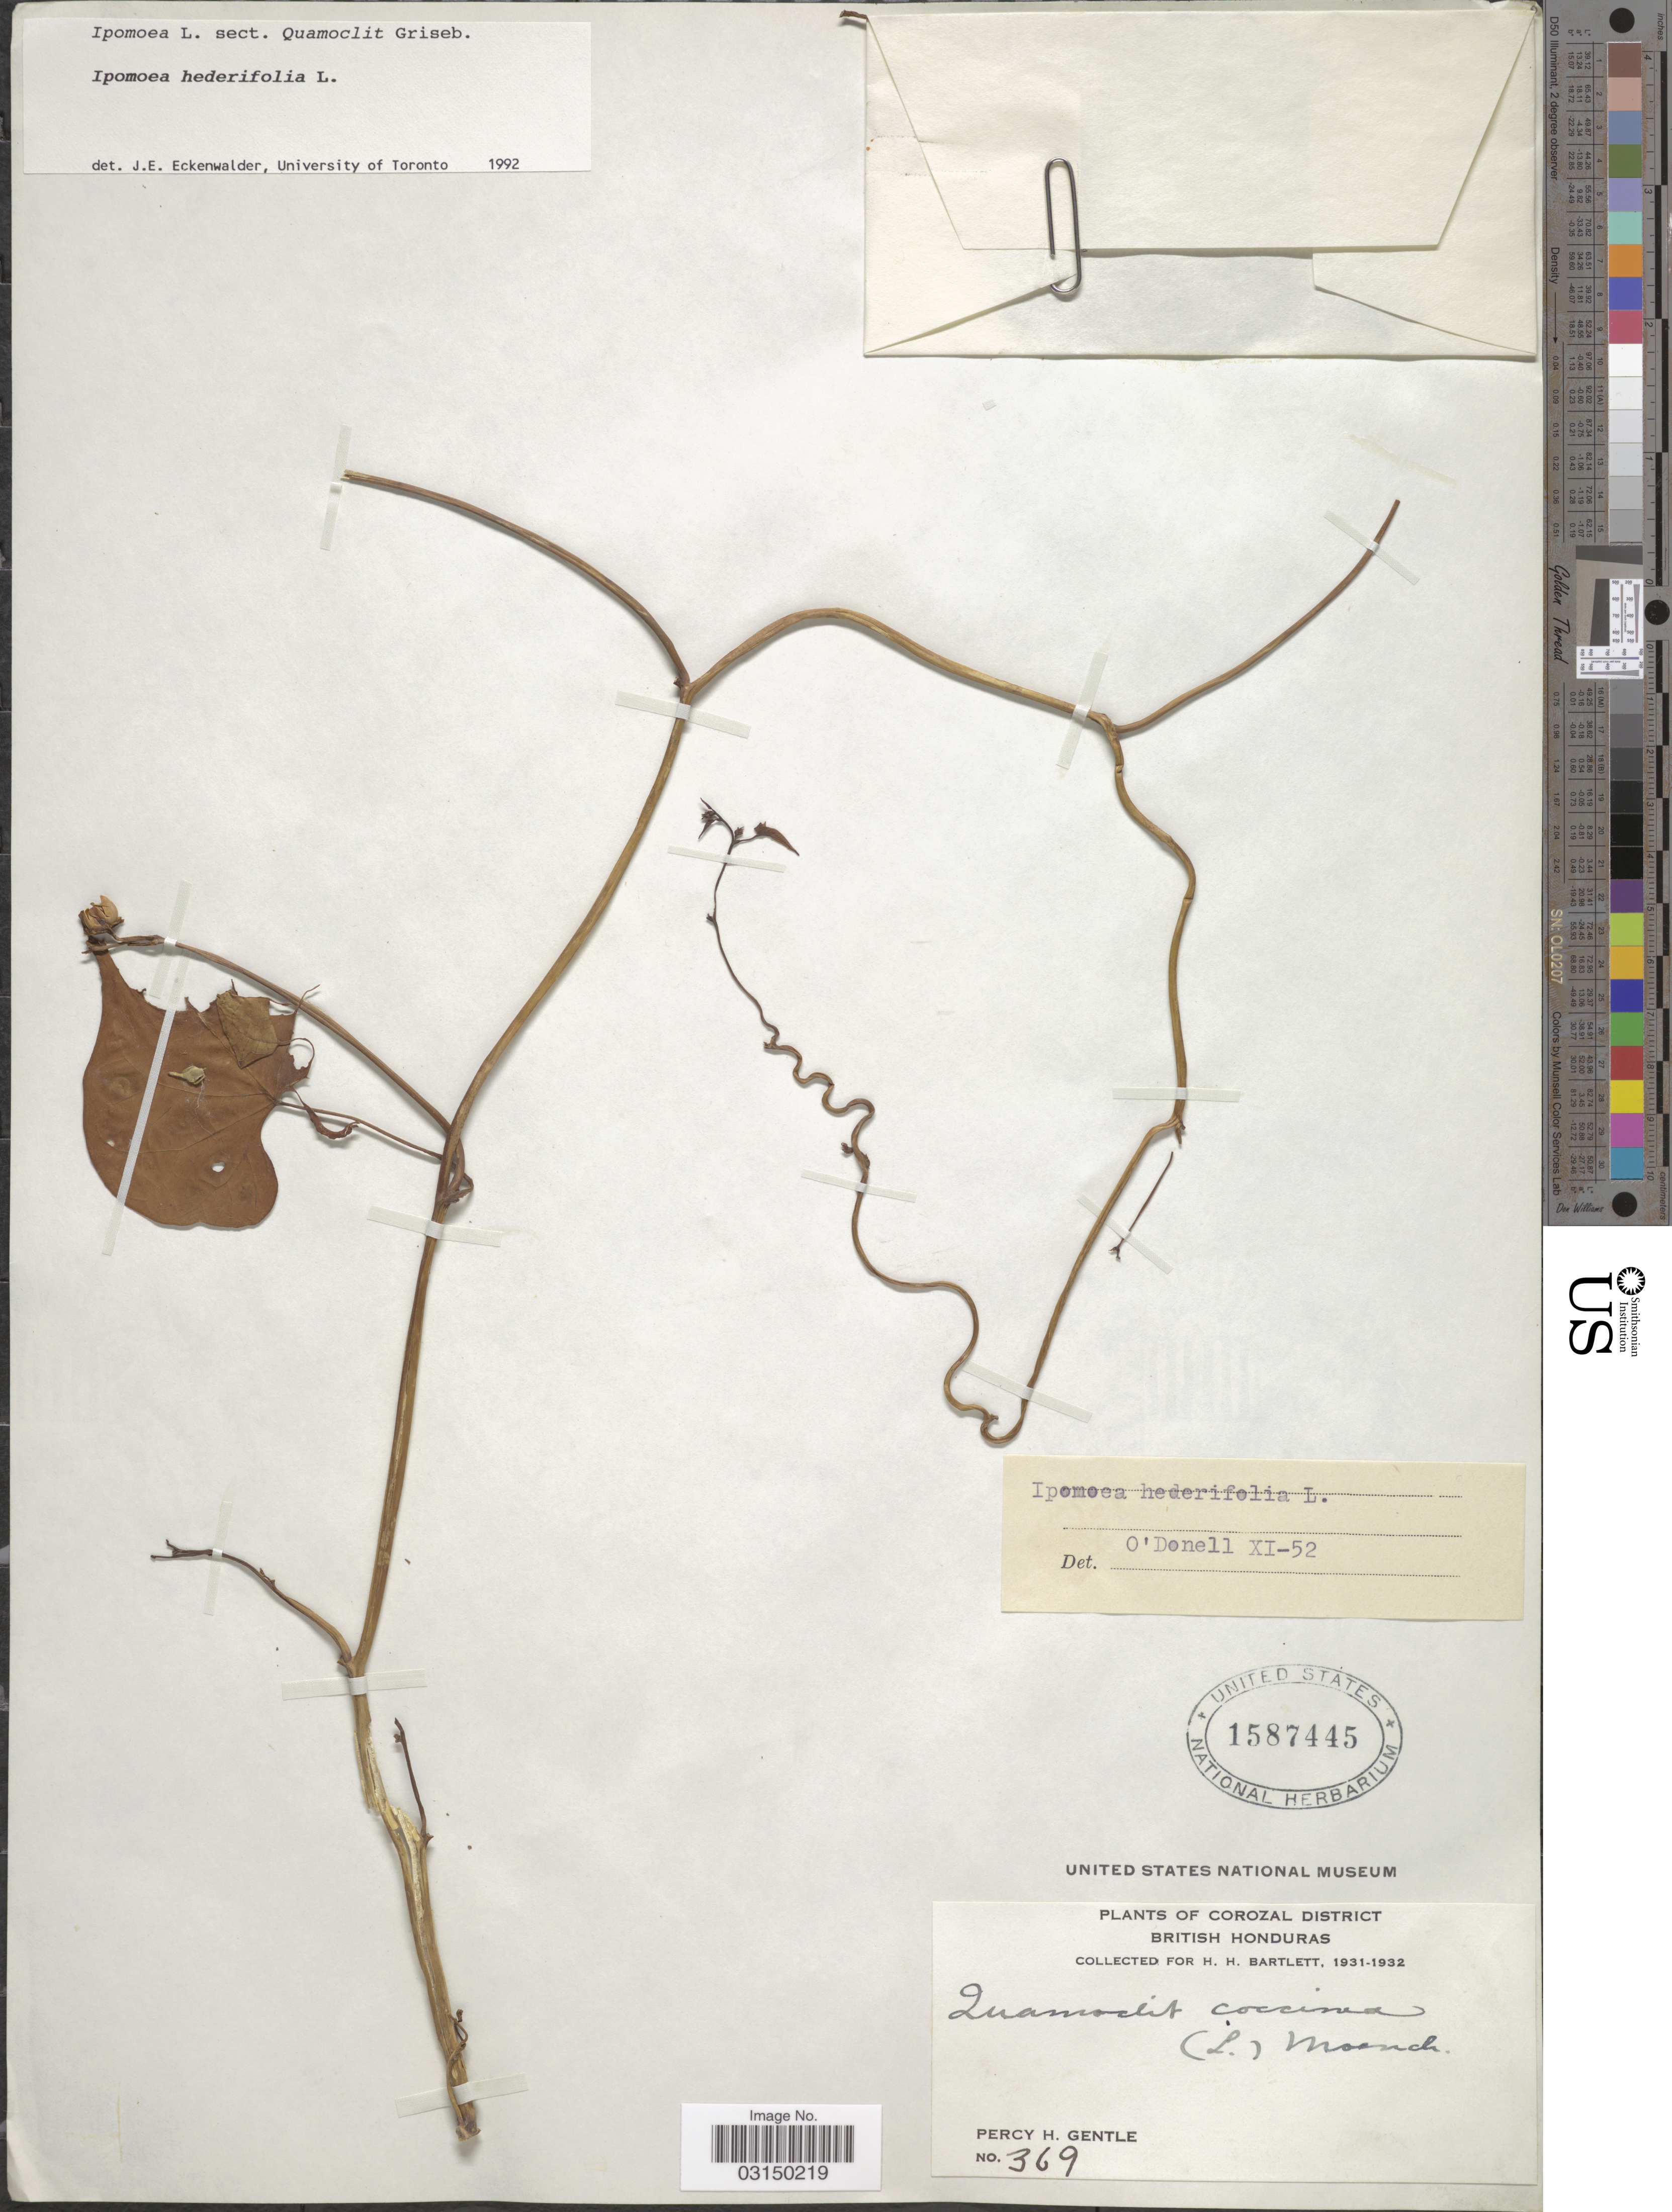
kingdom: Plantae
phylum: Tracheophyta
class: Magnoliopsida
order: Solanales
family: Convolvulaceae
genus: Ipomoea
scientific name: Ipomoea hederifolia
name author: L.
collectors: P. H. Gentle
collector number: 369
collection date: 1931/1932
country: Belize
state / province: Corozal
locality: Corozal District. British Honduras.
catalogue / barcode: US 1587445